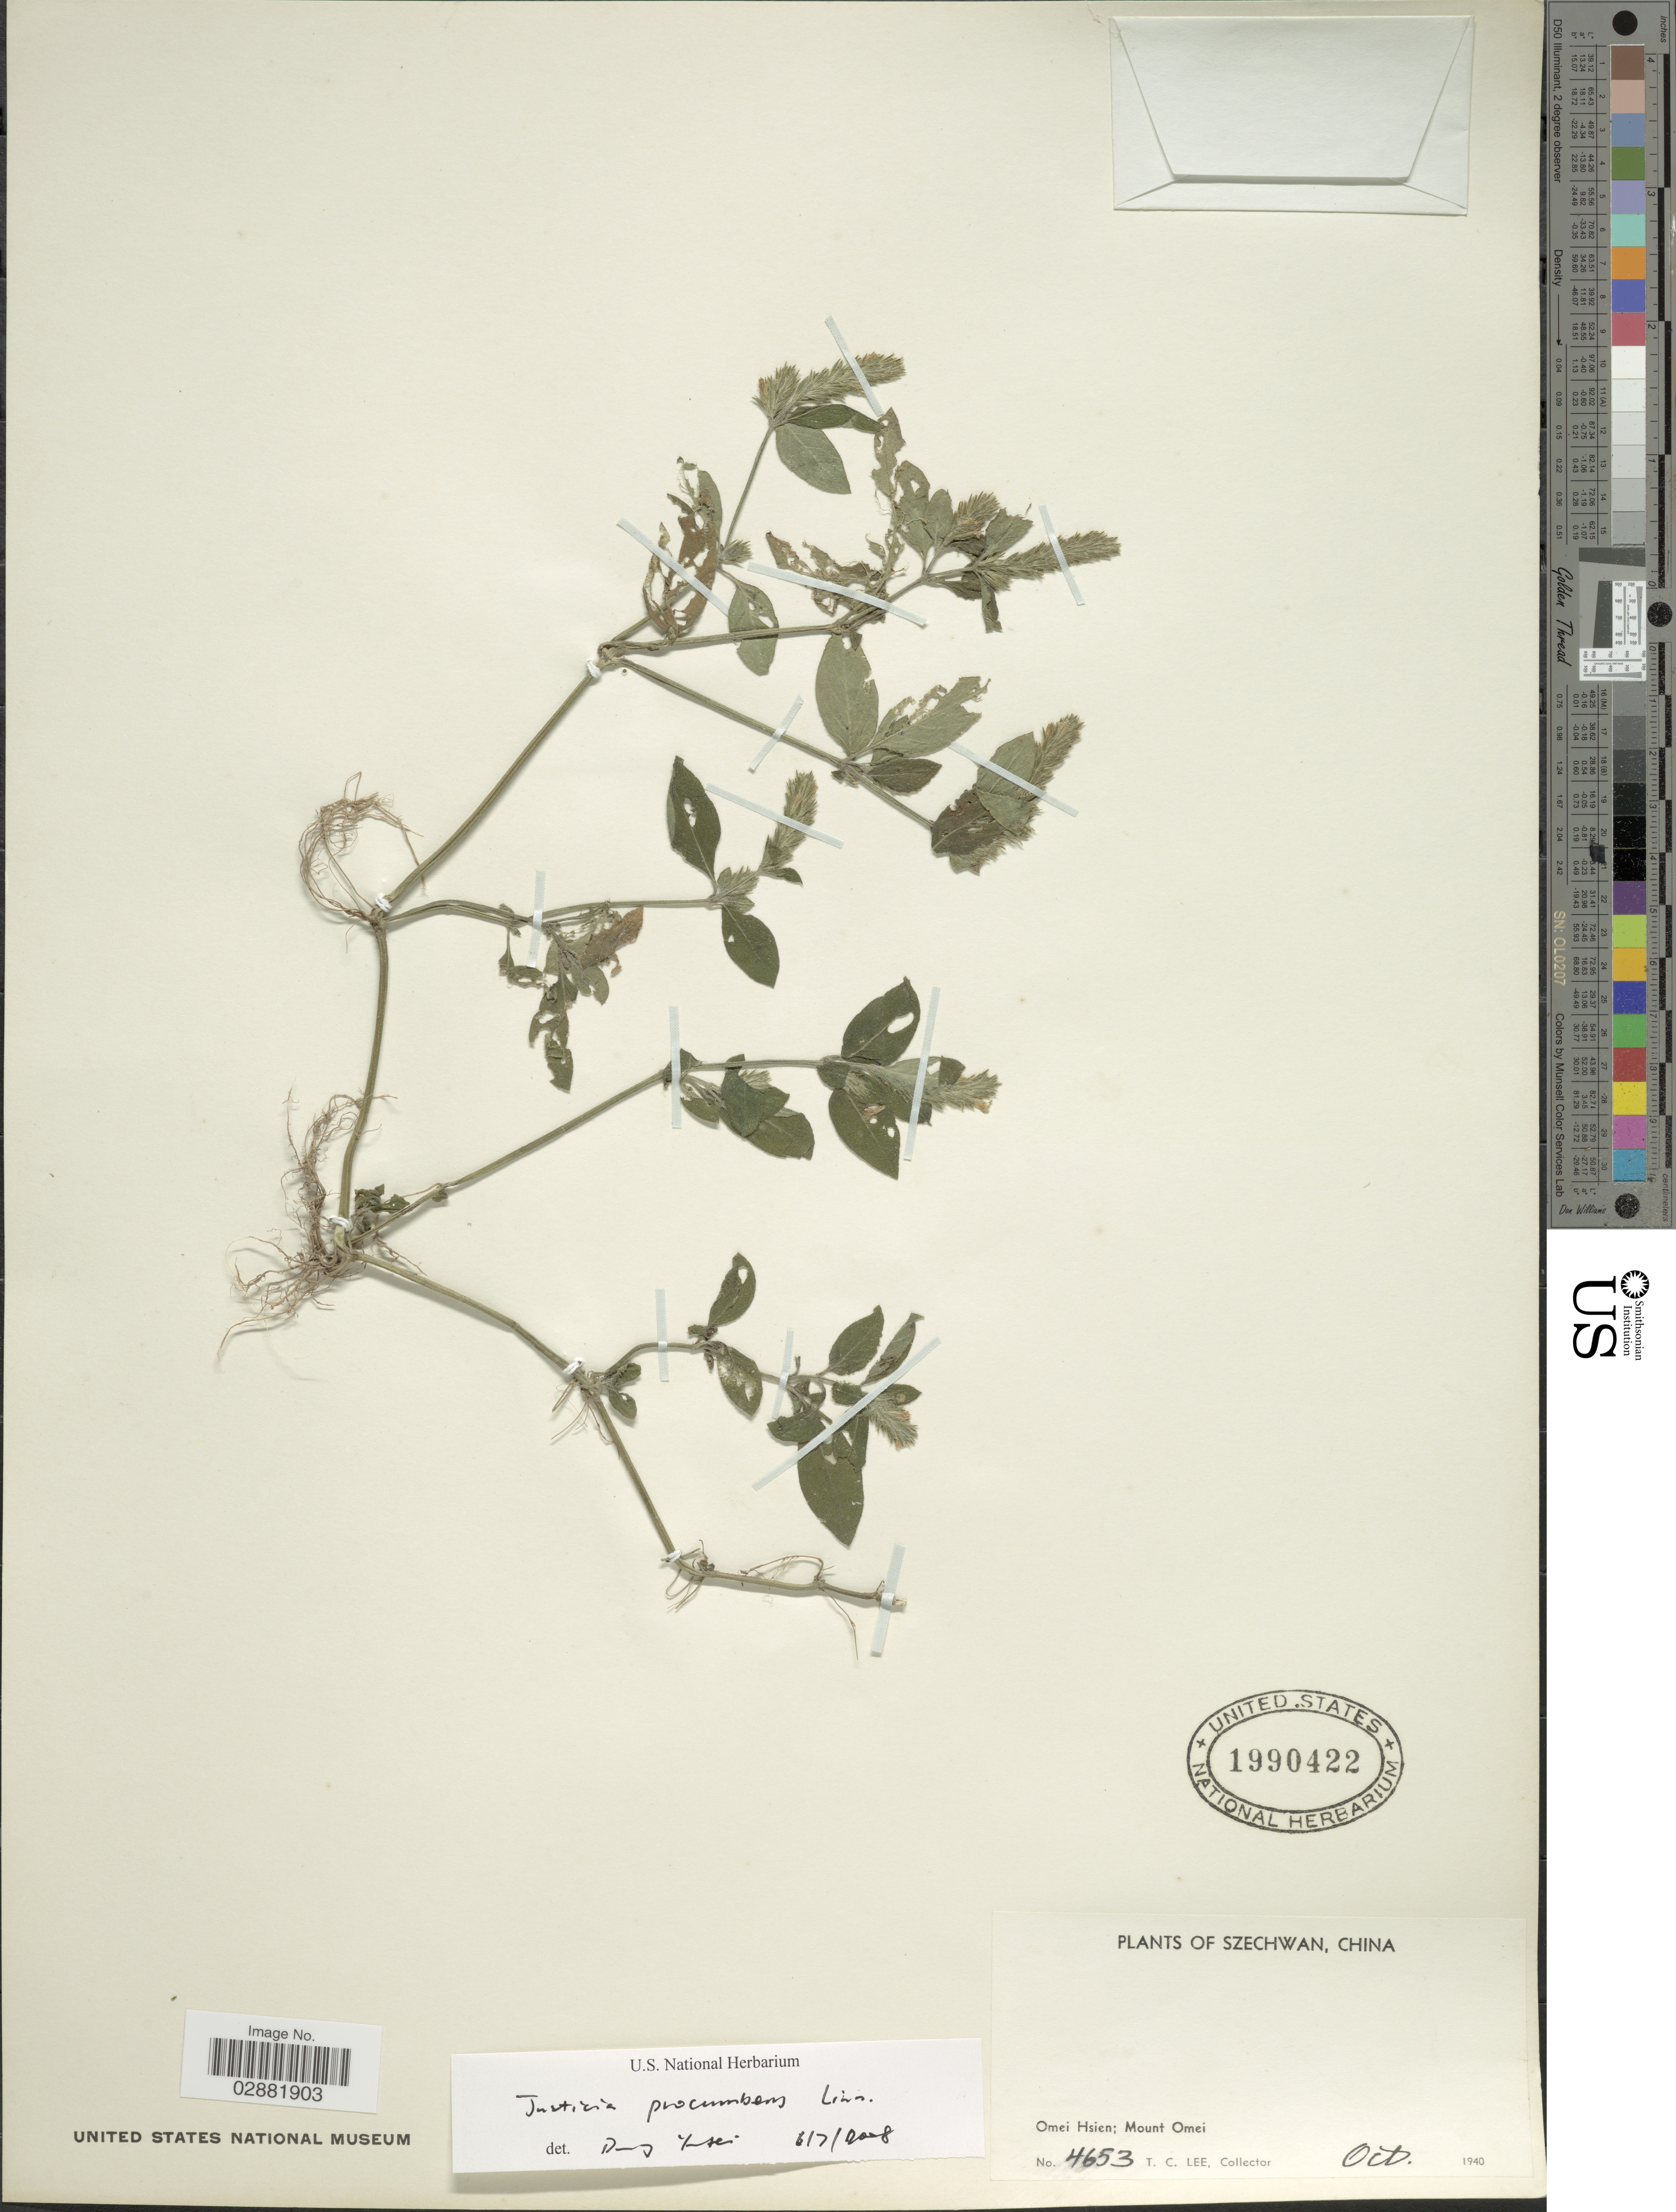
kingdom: Plantae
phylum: Tracheophyta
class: Magnoliopsida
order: Lamiales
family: Acanthaceae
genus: Justicia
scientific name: Justicia procumbens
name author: L.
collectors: T. Lee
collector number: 4653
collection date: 1940-10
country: China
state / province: Sichuan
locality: Szechwan, Omei Hsien, Mount Omei.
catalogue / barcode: US 1990422